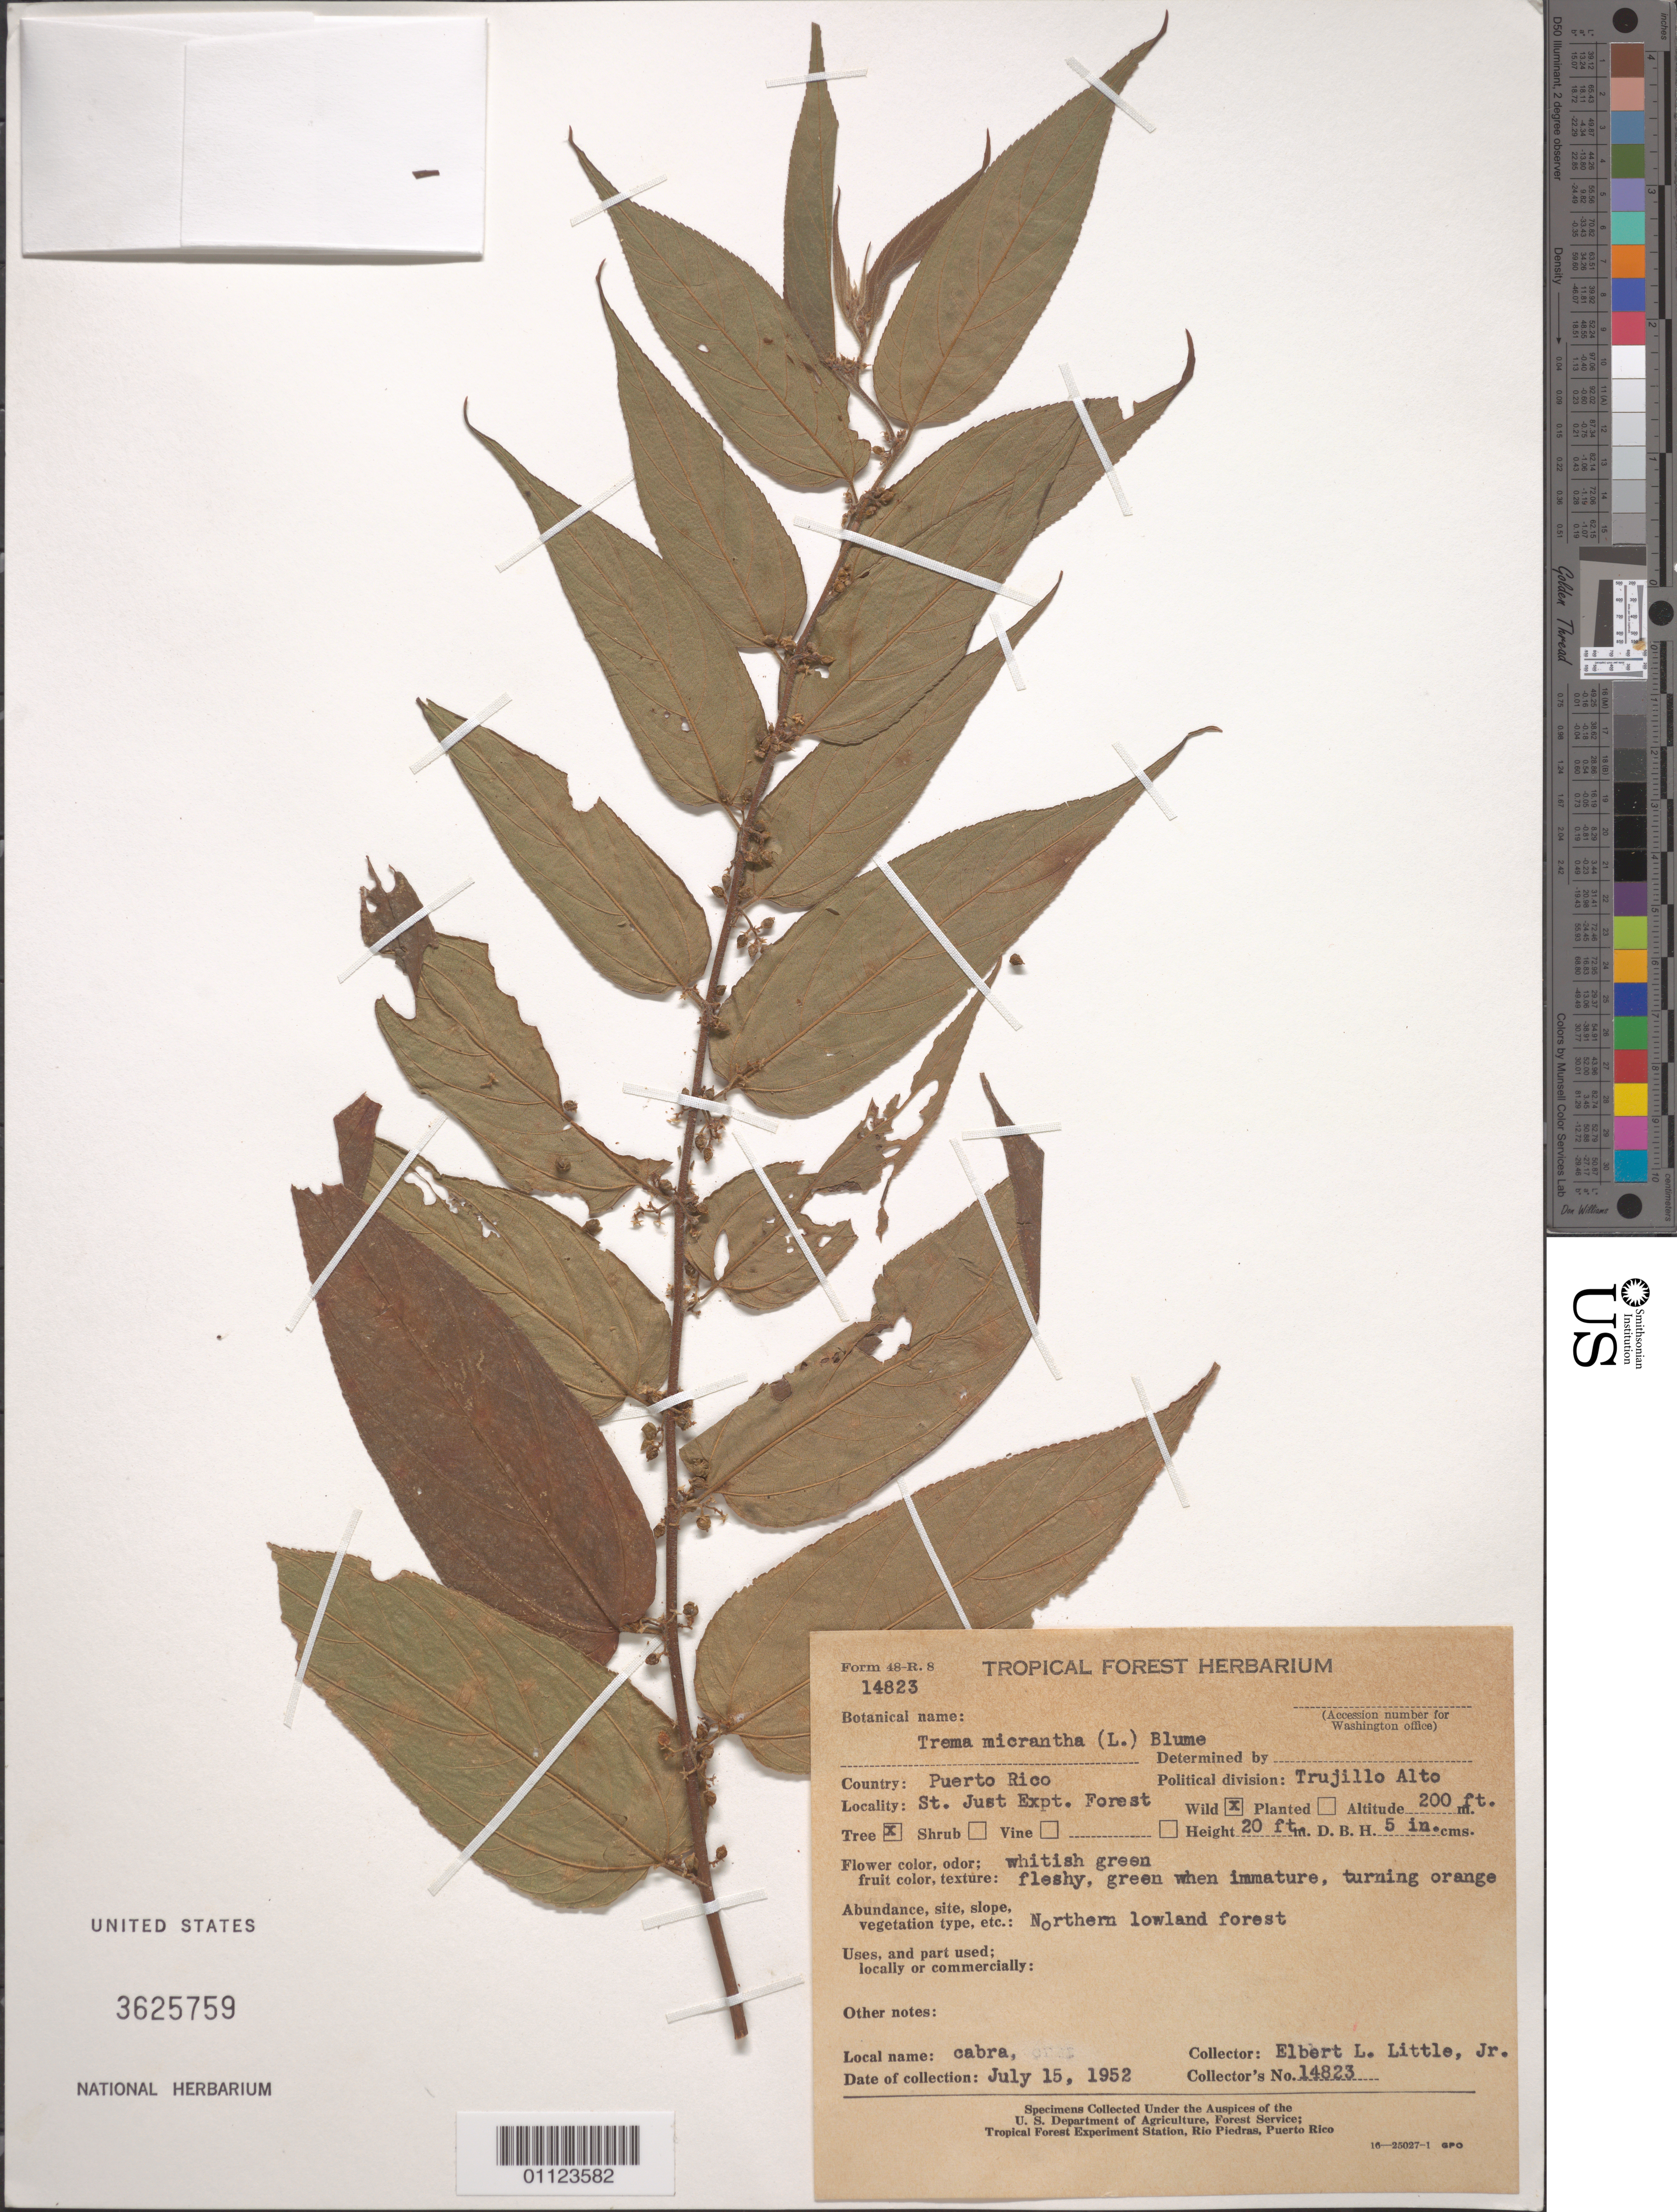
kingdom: Plantae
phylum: Tracheophyta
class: Magnoliopsida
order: Rosales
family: Cannabaceae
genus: Trema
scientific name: Trema micranthum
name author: (L.) Blume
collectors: E. L. Little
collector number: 14823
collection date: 1952-07-15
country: Puerto Rico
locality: Trujillo Alto. St. Just Expt. Forest.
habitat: Northern lowland forest.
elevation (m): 61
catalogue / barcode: US 3625759